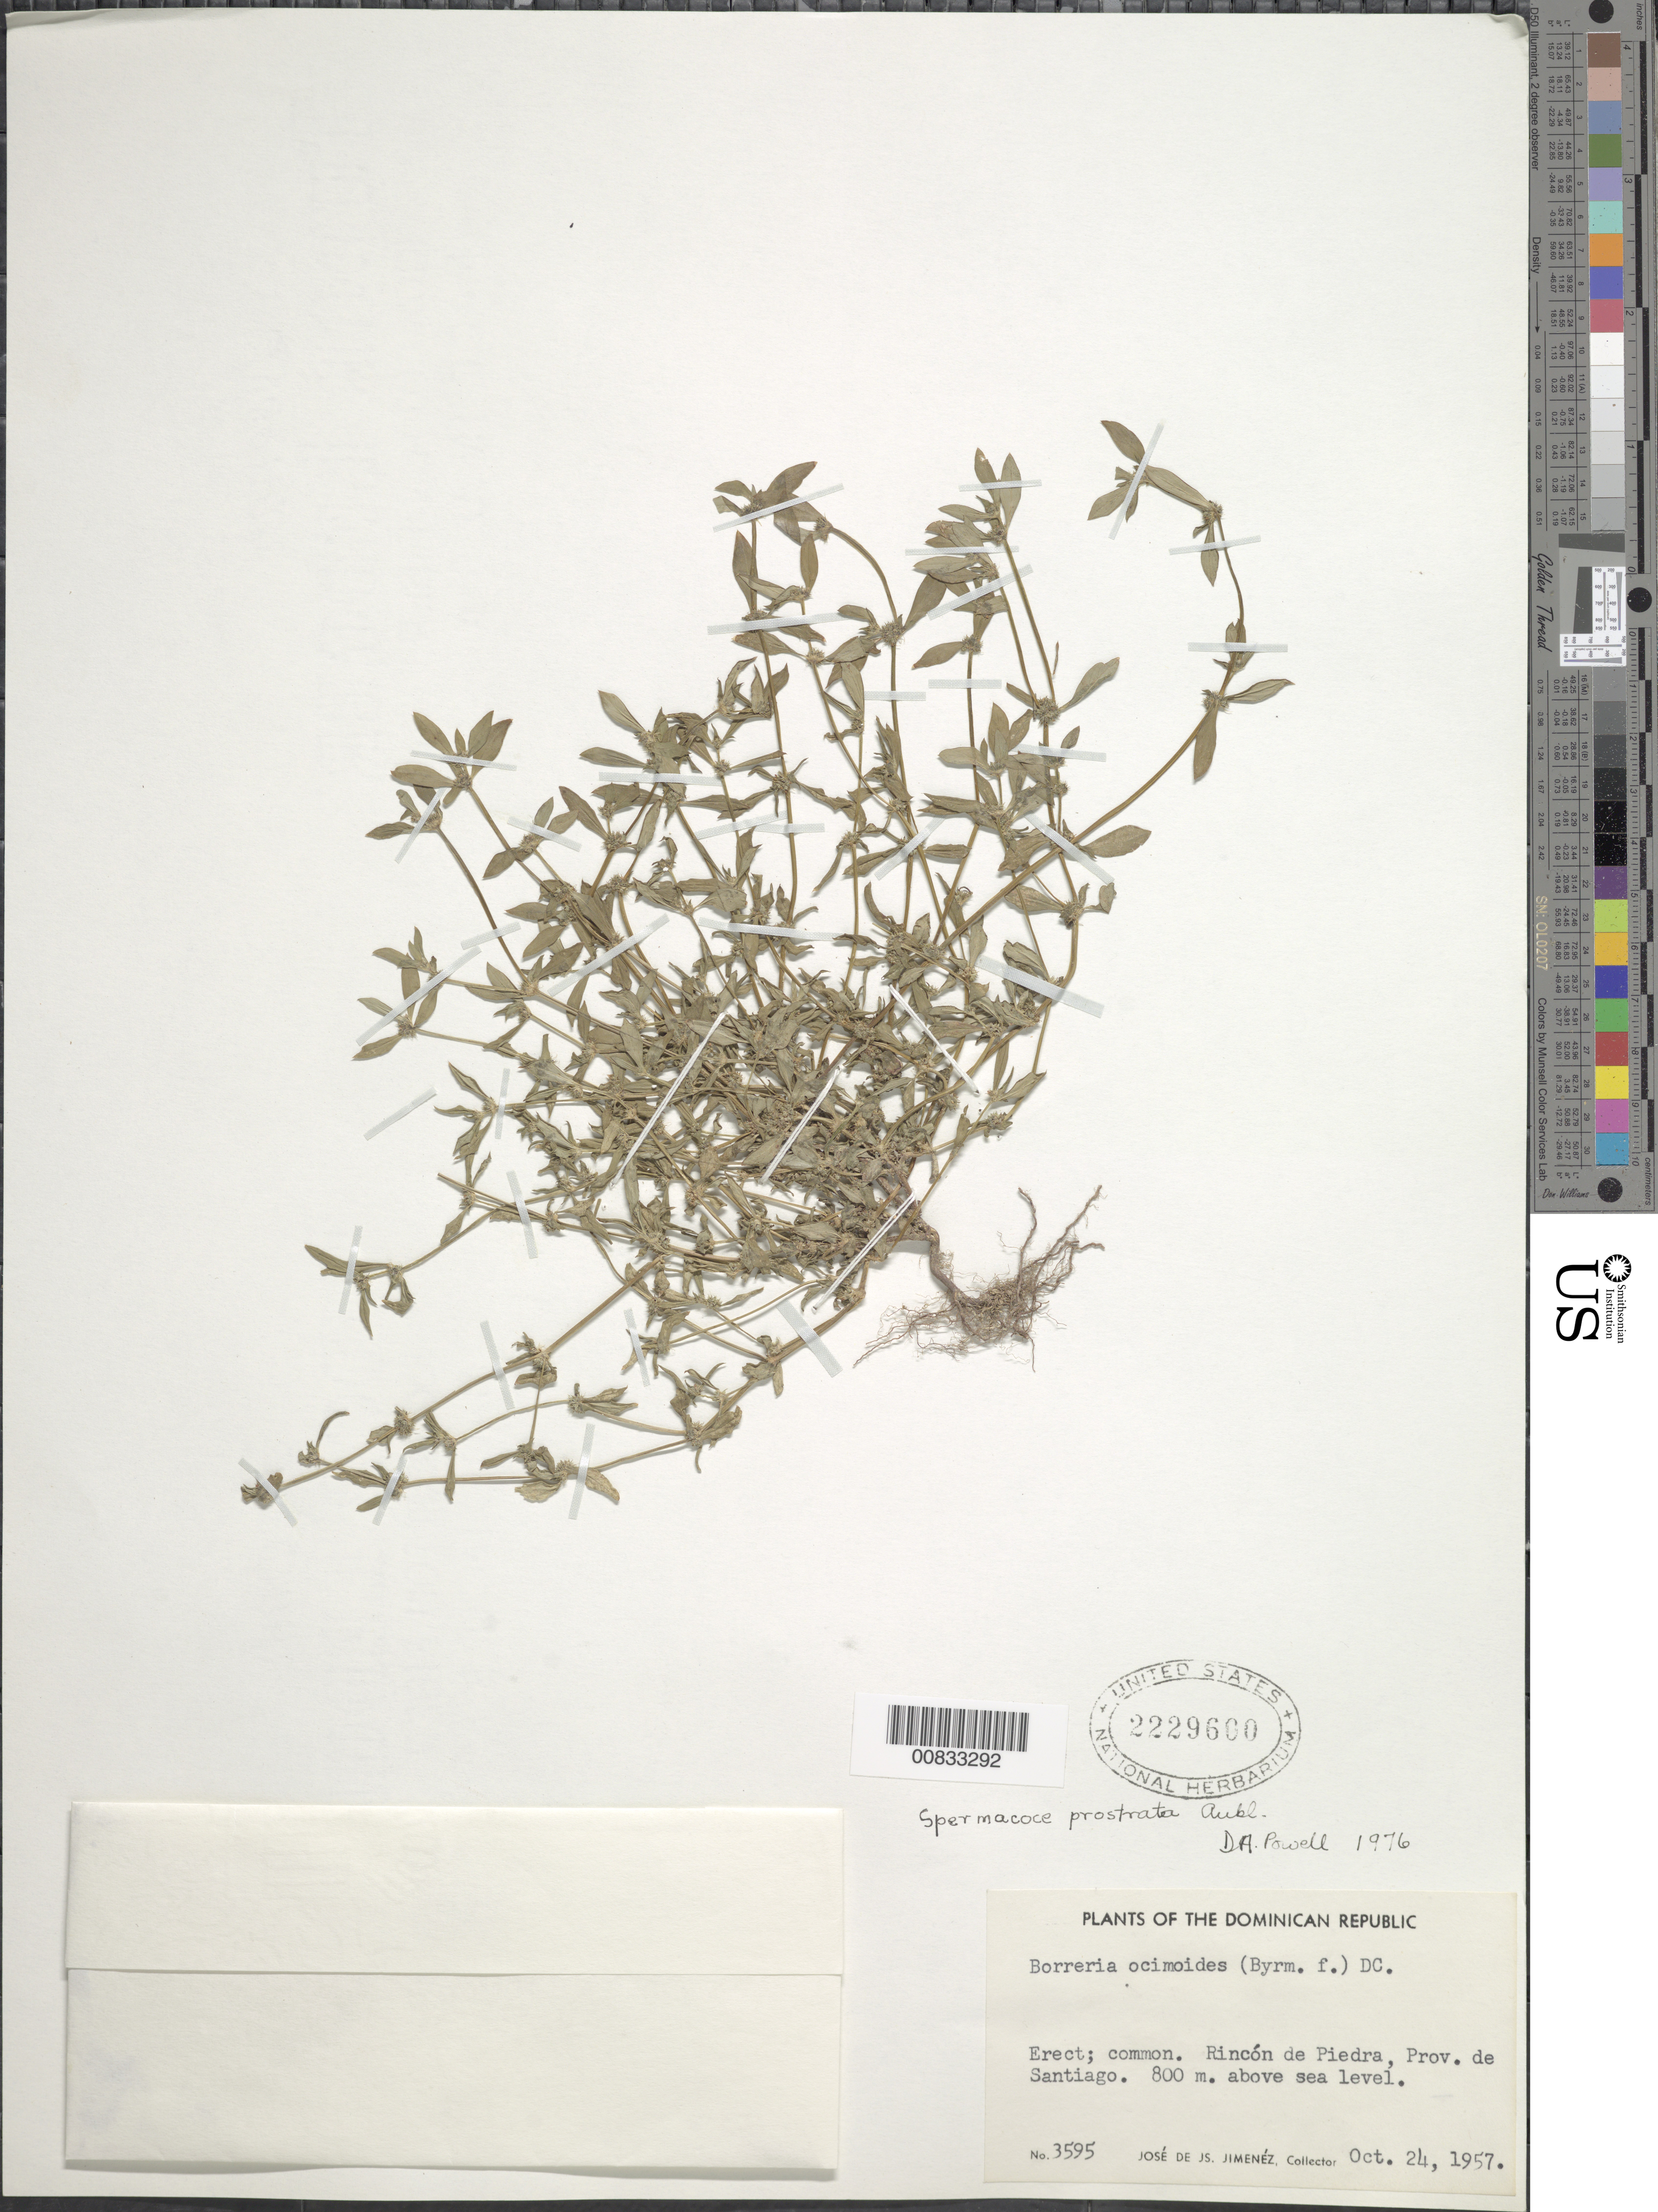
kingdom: Plantae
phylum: Tracheophyta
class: Magnoliopsida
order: Gentianales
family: Rubiaceae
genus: Spermacoce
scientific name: Spermacoce prostrata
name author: Aubl.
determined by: Powell, D. A.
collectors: J. J. Jiménez Almonte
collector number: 3595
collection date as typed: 24 Oct 1957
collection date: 1957-10-24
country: Dominican Republic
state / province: Santiago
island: Hispaniola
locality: Rincón de Piedra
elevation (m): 800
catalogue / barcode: US 2229660